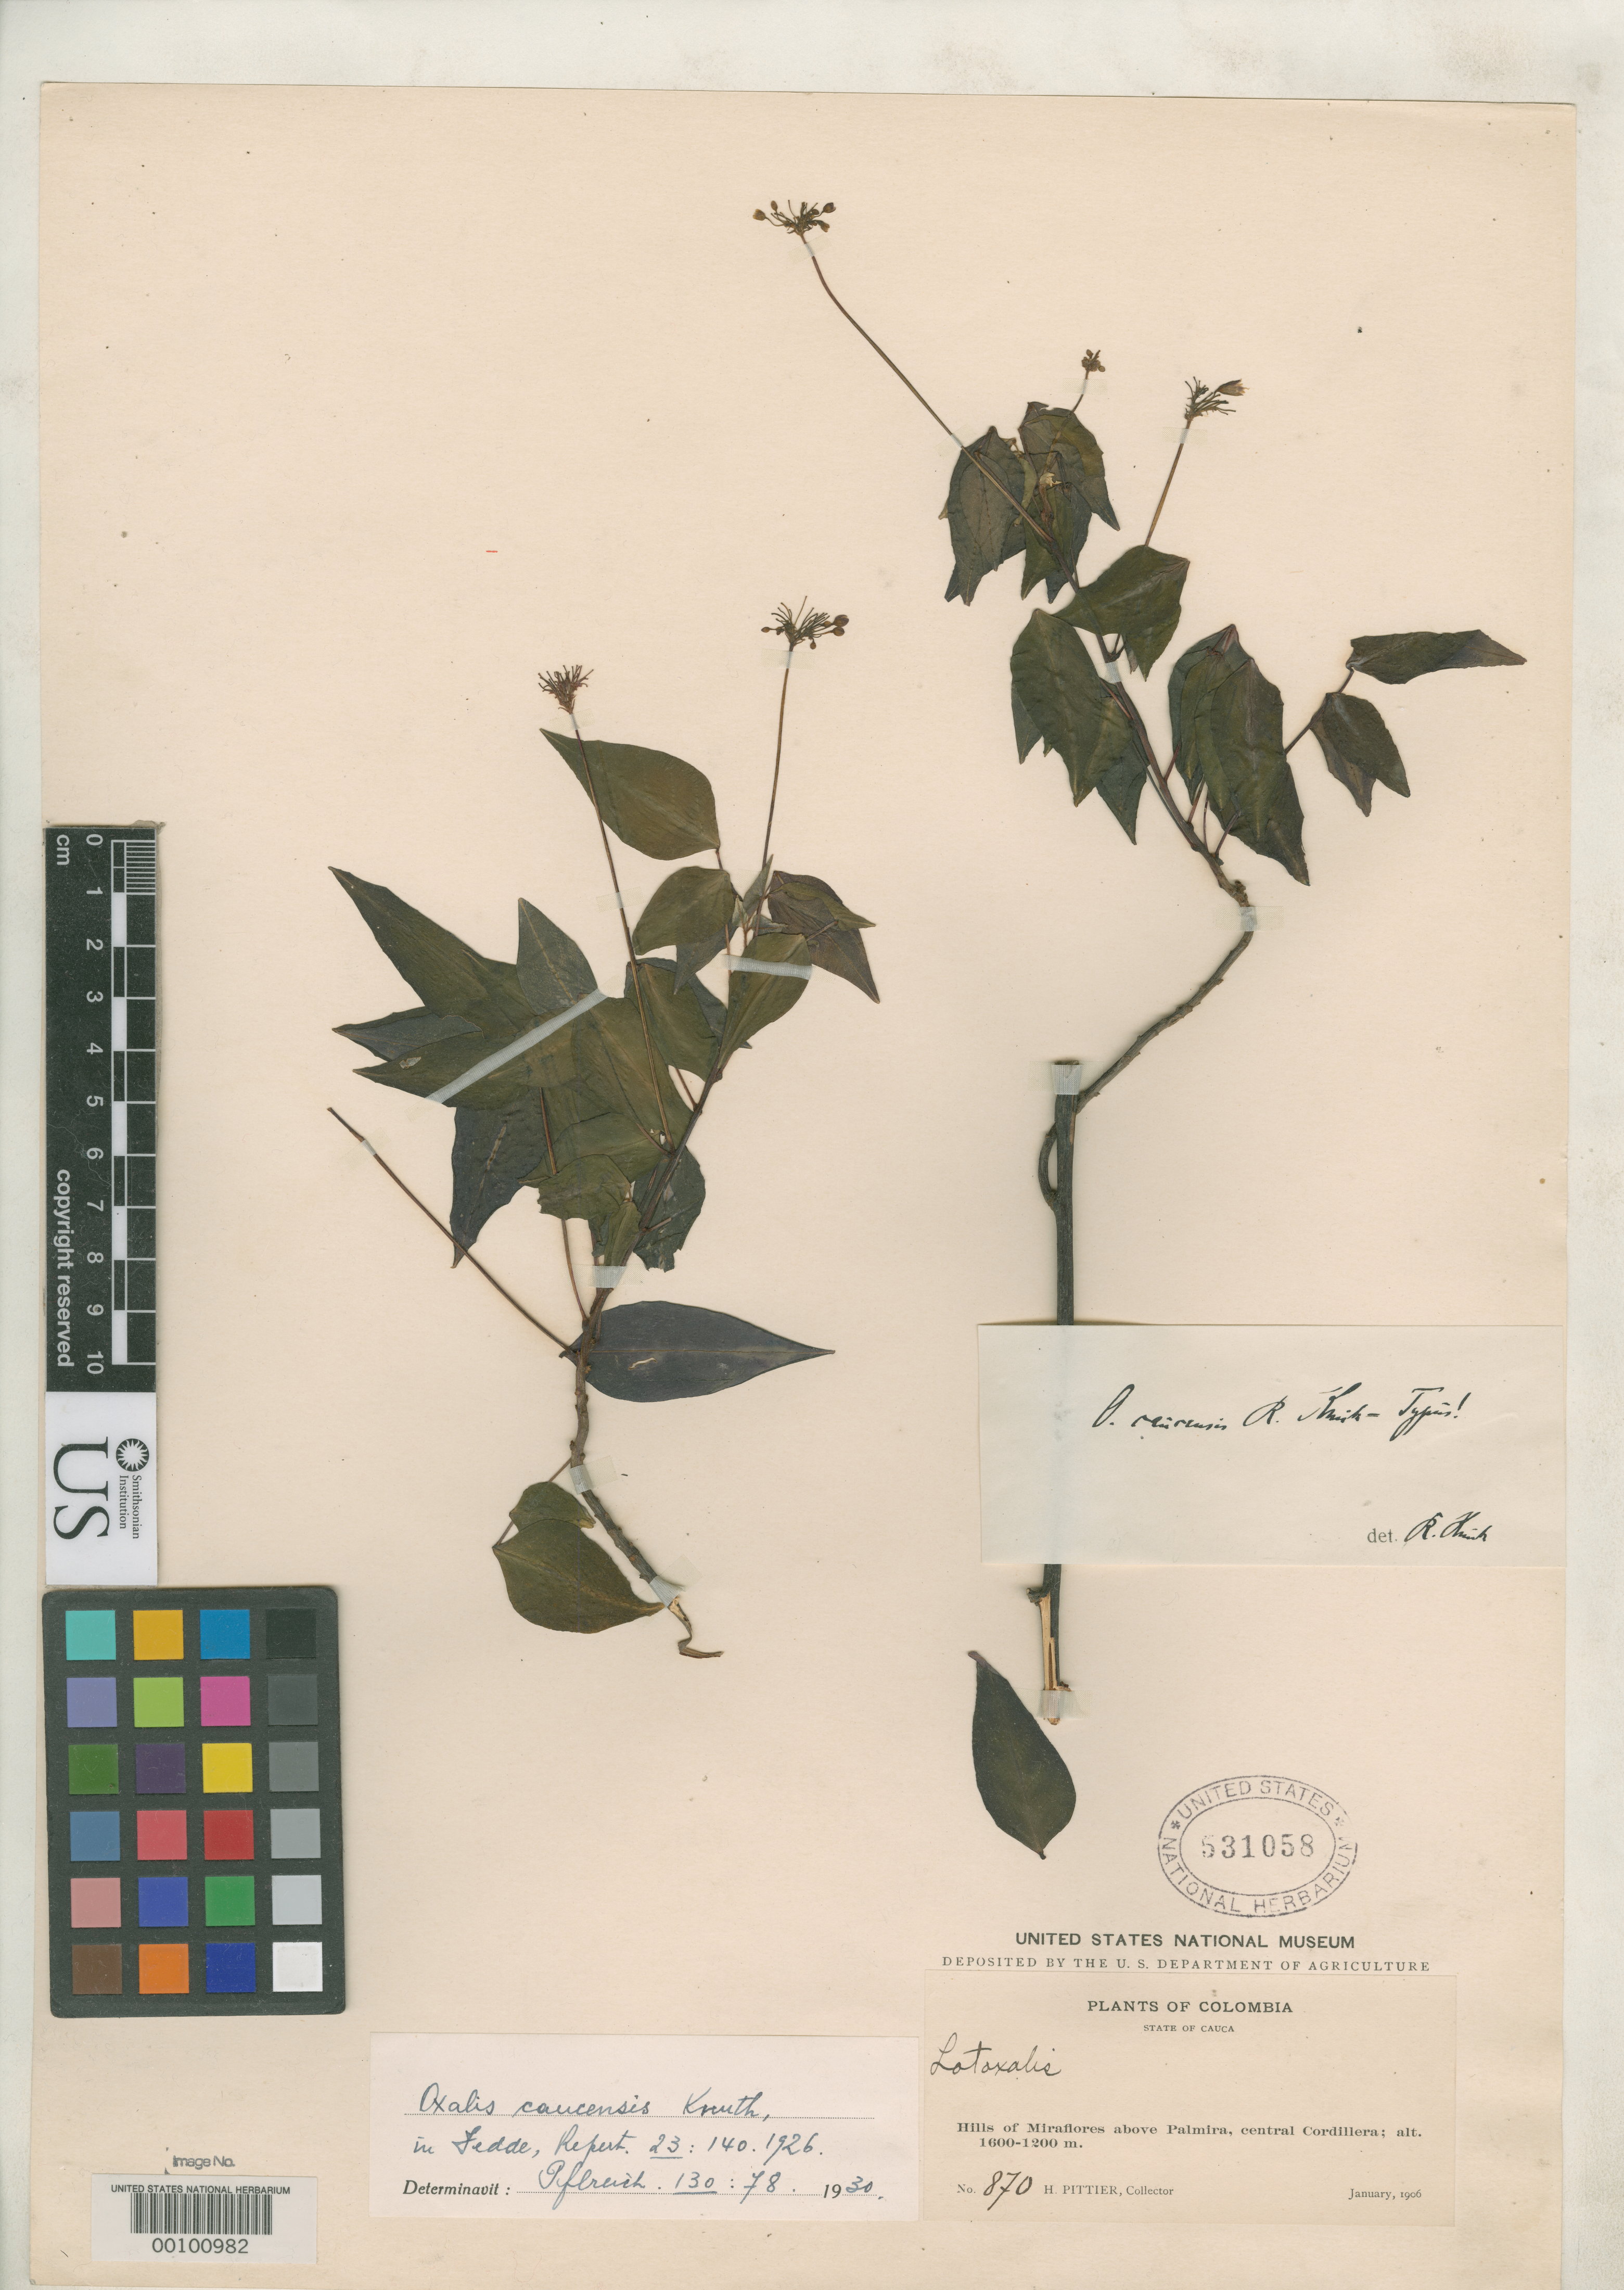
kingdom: Plantae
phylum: Tracheophyta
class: Magnoliopsida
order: Oxalidales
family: Oxalidaceae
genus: Oxalis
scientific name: Oxalis caucensis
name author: R. Knuth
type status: Holotype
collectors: H. F. Pittier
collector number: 870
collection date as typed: Jan 1906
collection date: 1906-01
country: Colombia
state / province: Cauca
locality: Miraflores, above Palmira.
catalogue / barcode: US 531058